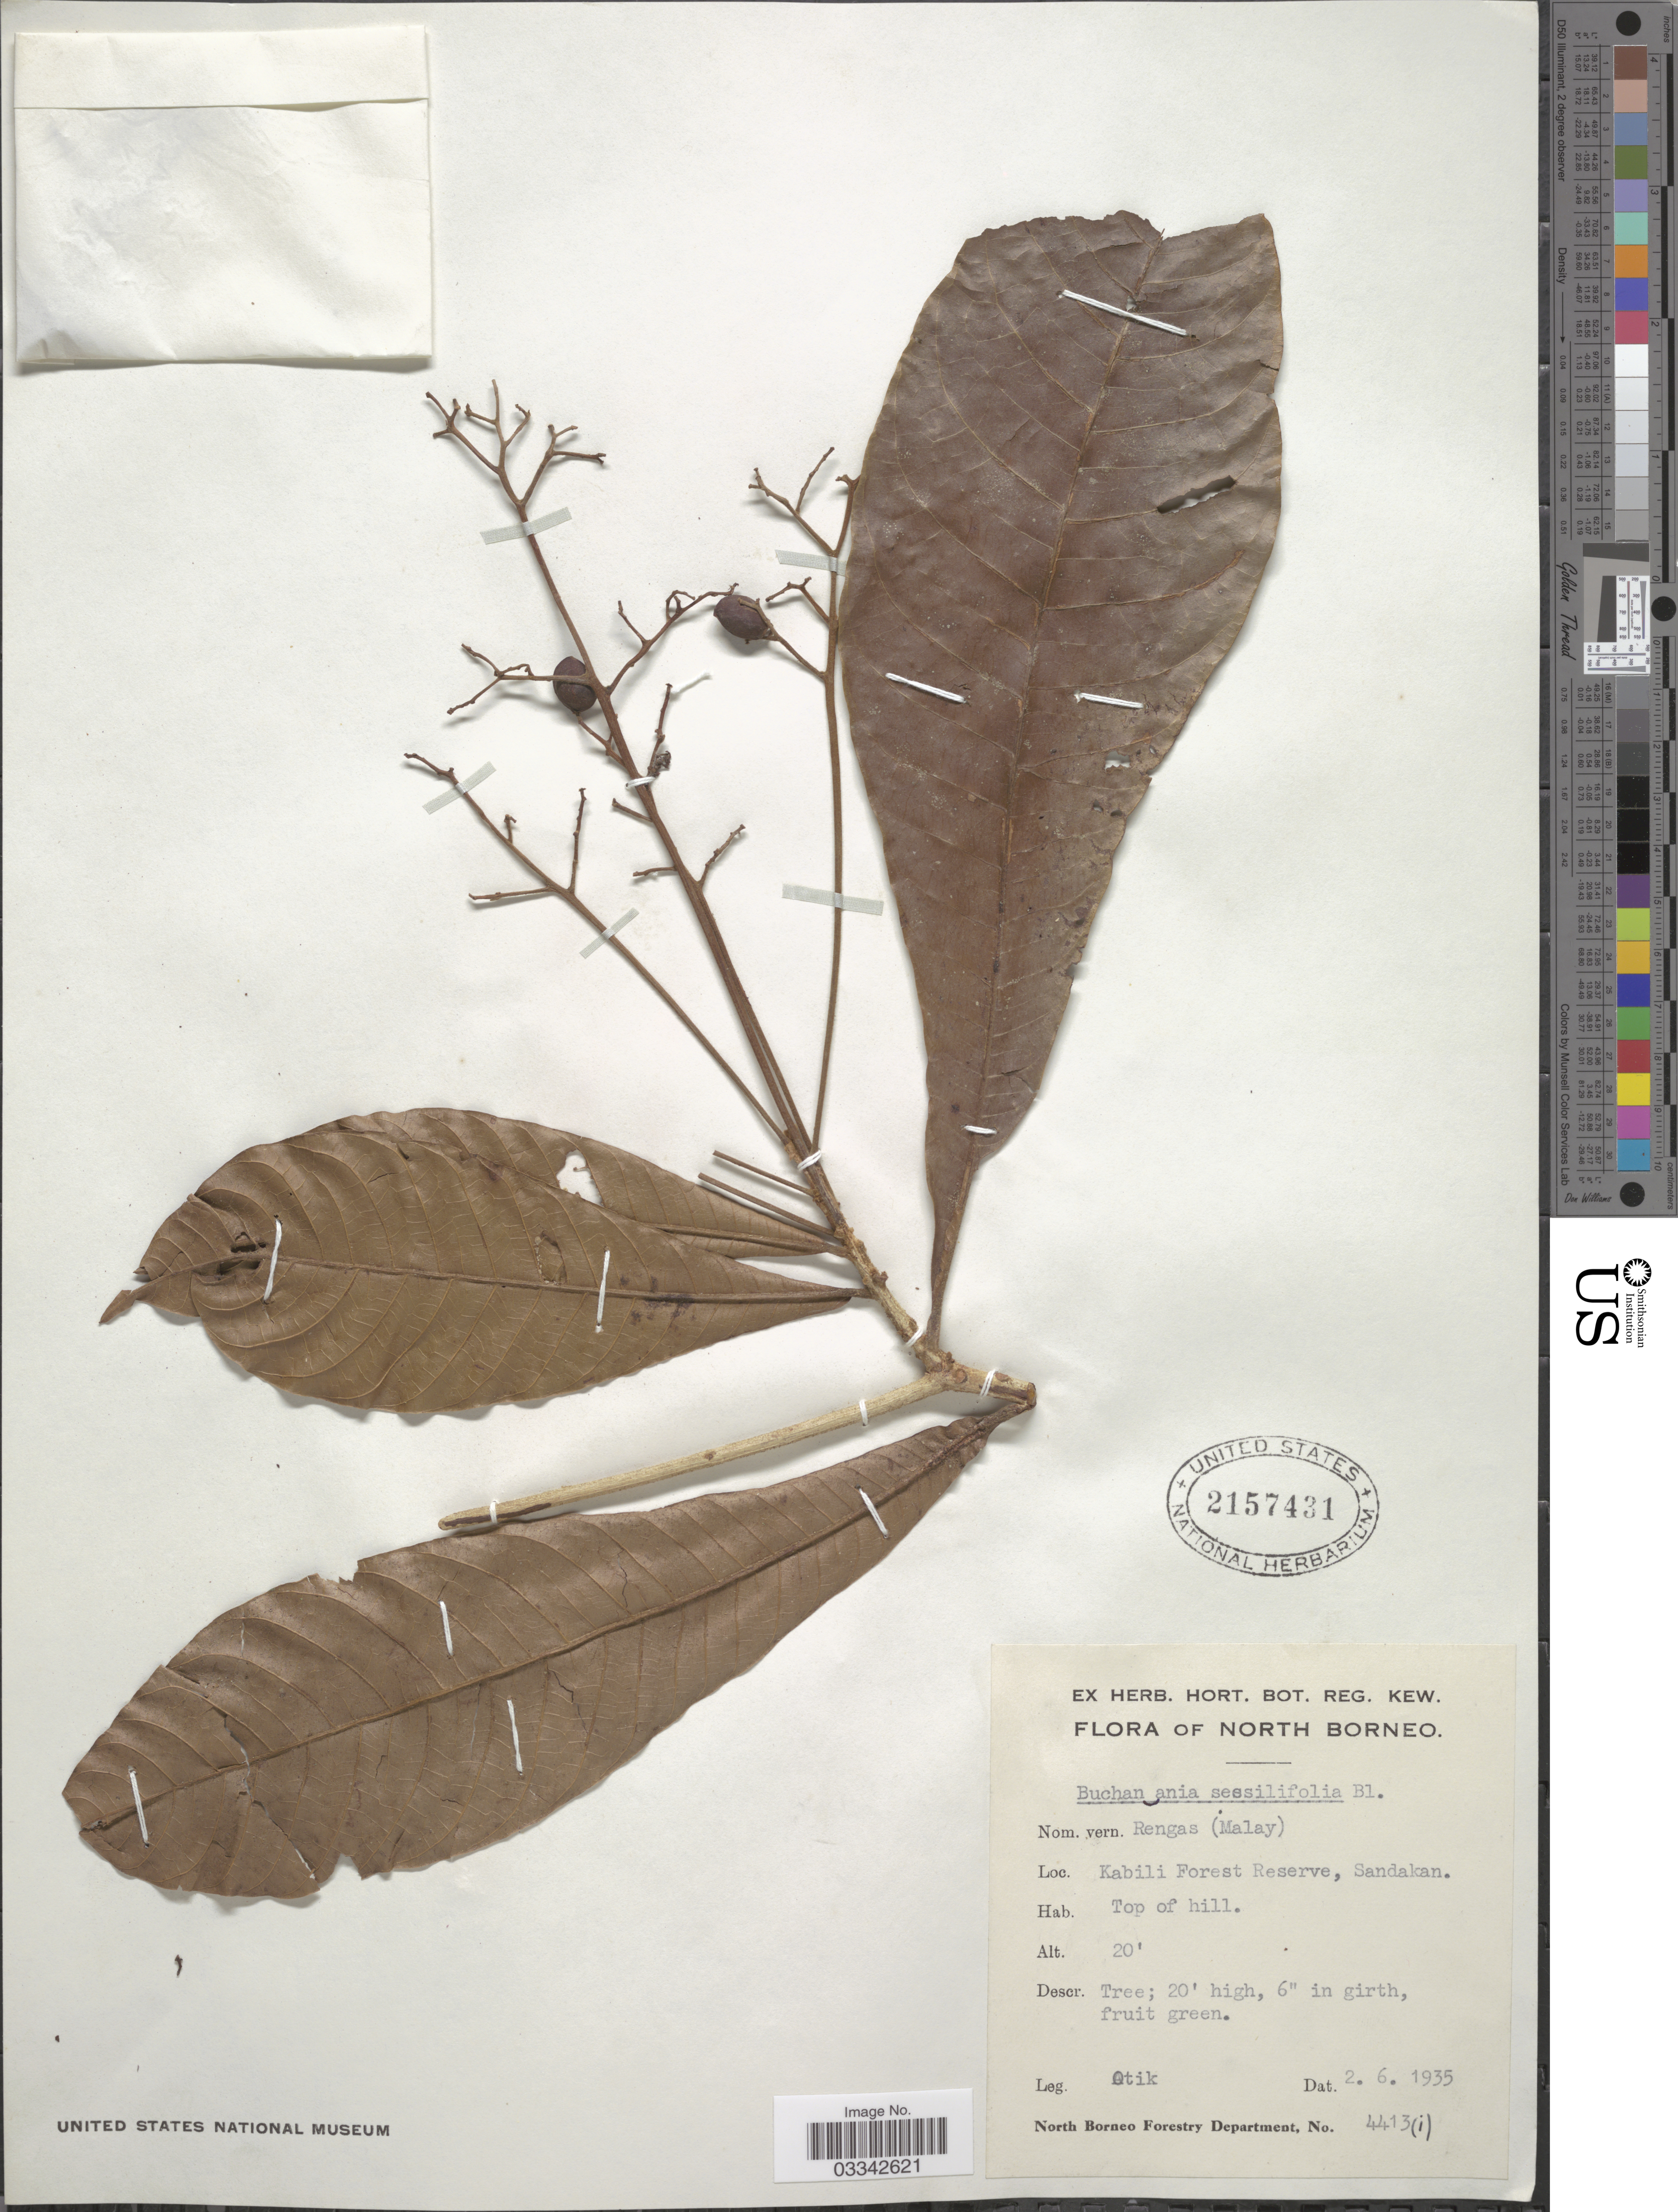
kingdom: Plantae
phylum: Tracheophyta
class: Magnoliopsida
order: Sapindales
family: Anacardiaceae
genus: Buchanania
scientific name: Buchanania sessifolia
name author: Blume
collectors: Otik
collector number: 4413(i)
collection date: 1935-06-02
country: Malaysia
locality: North Borneo. Kabili Forest Reserve, Sandakan. Top of hill.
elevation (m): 6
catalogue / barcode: US 2157431